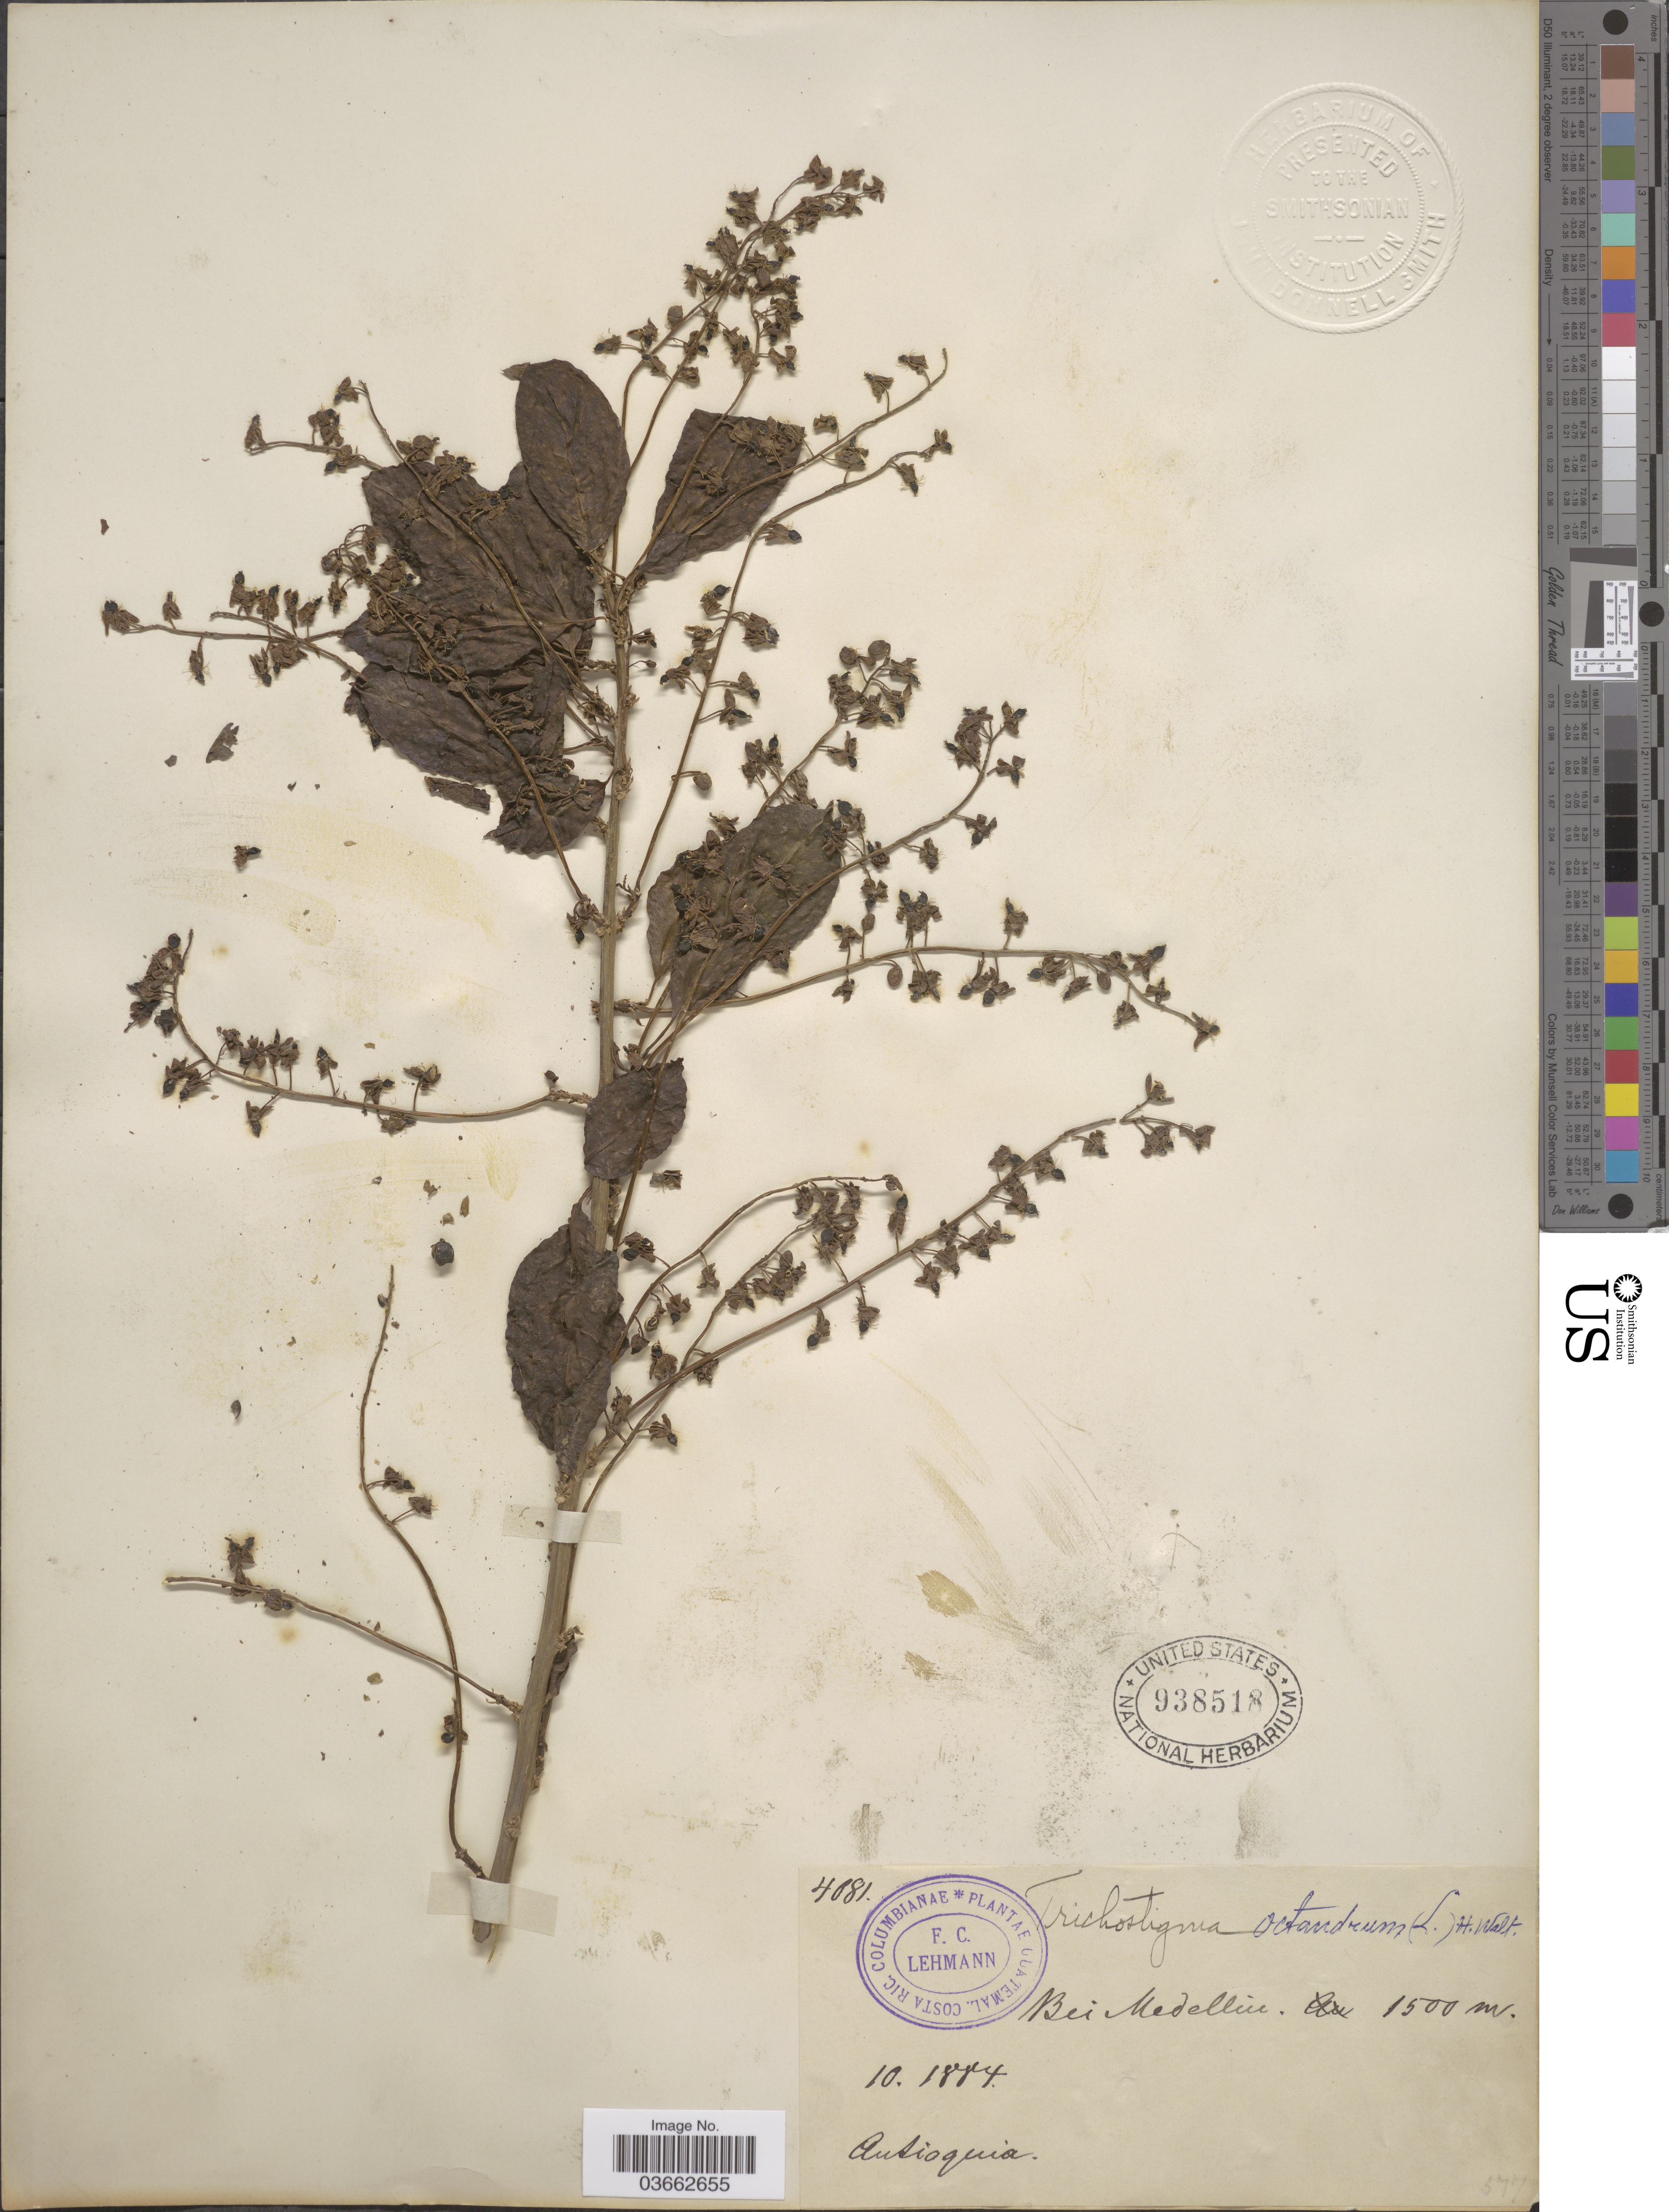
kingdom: Plantae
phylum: Tracheophyta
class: Magnoliopsida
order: Caryophyllales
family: Phytolaccaceae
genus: Trichostigma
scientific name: Trichostigma octandrum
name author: (L.) H. Walter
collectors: F. C. Lehmann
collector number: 4081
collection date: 1884-10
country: Colombia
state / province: Antioquia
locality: Bei Medellin.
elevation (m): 1500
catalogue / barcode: US 938518